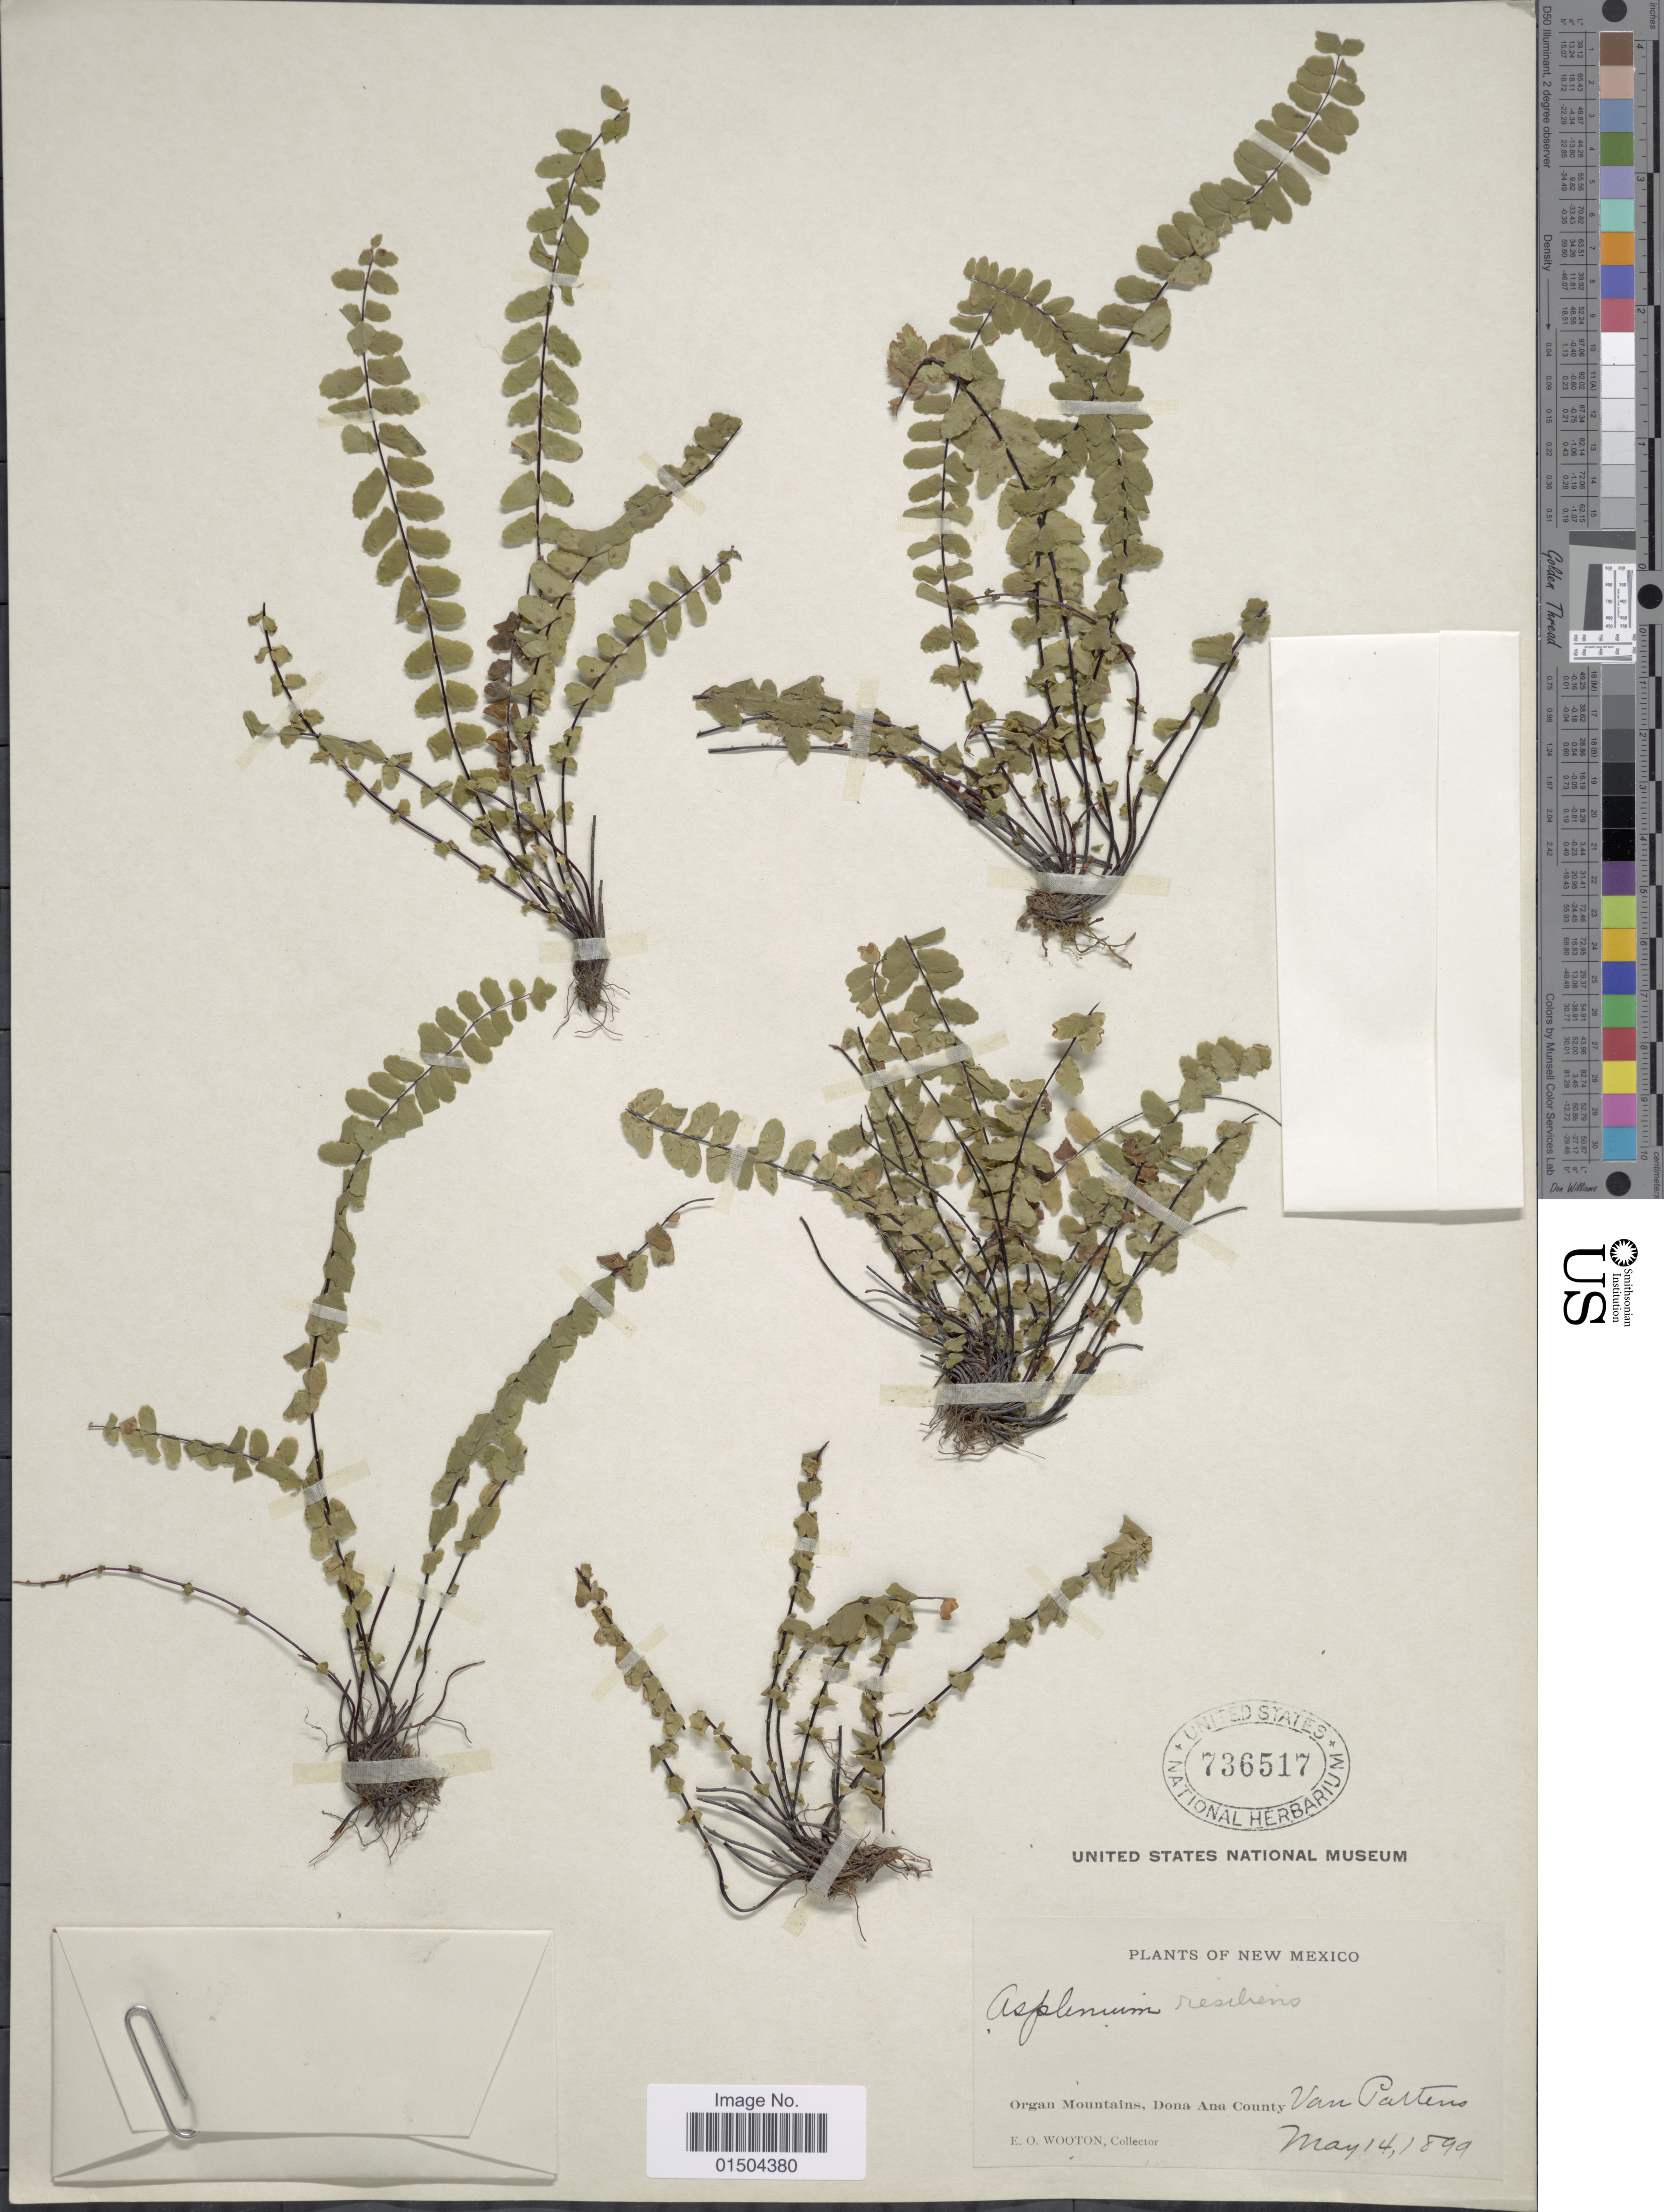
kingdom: Plantae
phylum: Tracheophyta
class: Polypodiopsida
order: Polypodiales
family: Aspleniaceae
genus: Asplenium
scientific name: Asplenium resiliens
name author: Kunze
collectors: E. O. Wooton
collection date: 1899-05-14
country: United States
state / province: New Mexico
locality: Organ Mountains, Dona Ana County, Van Pattens.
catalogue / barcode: US 736517